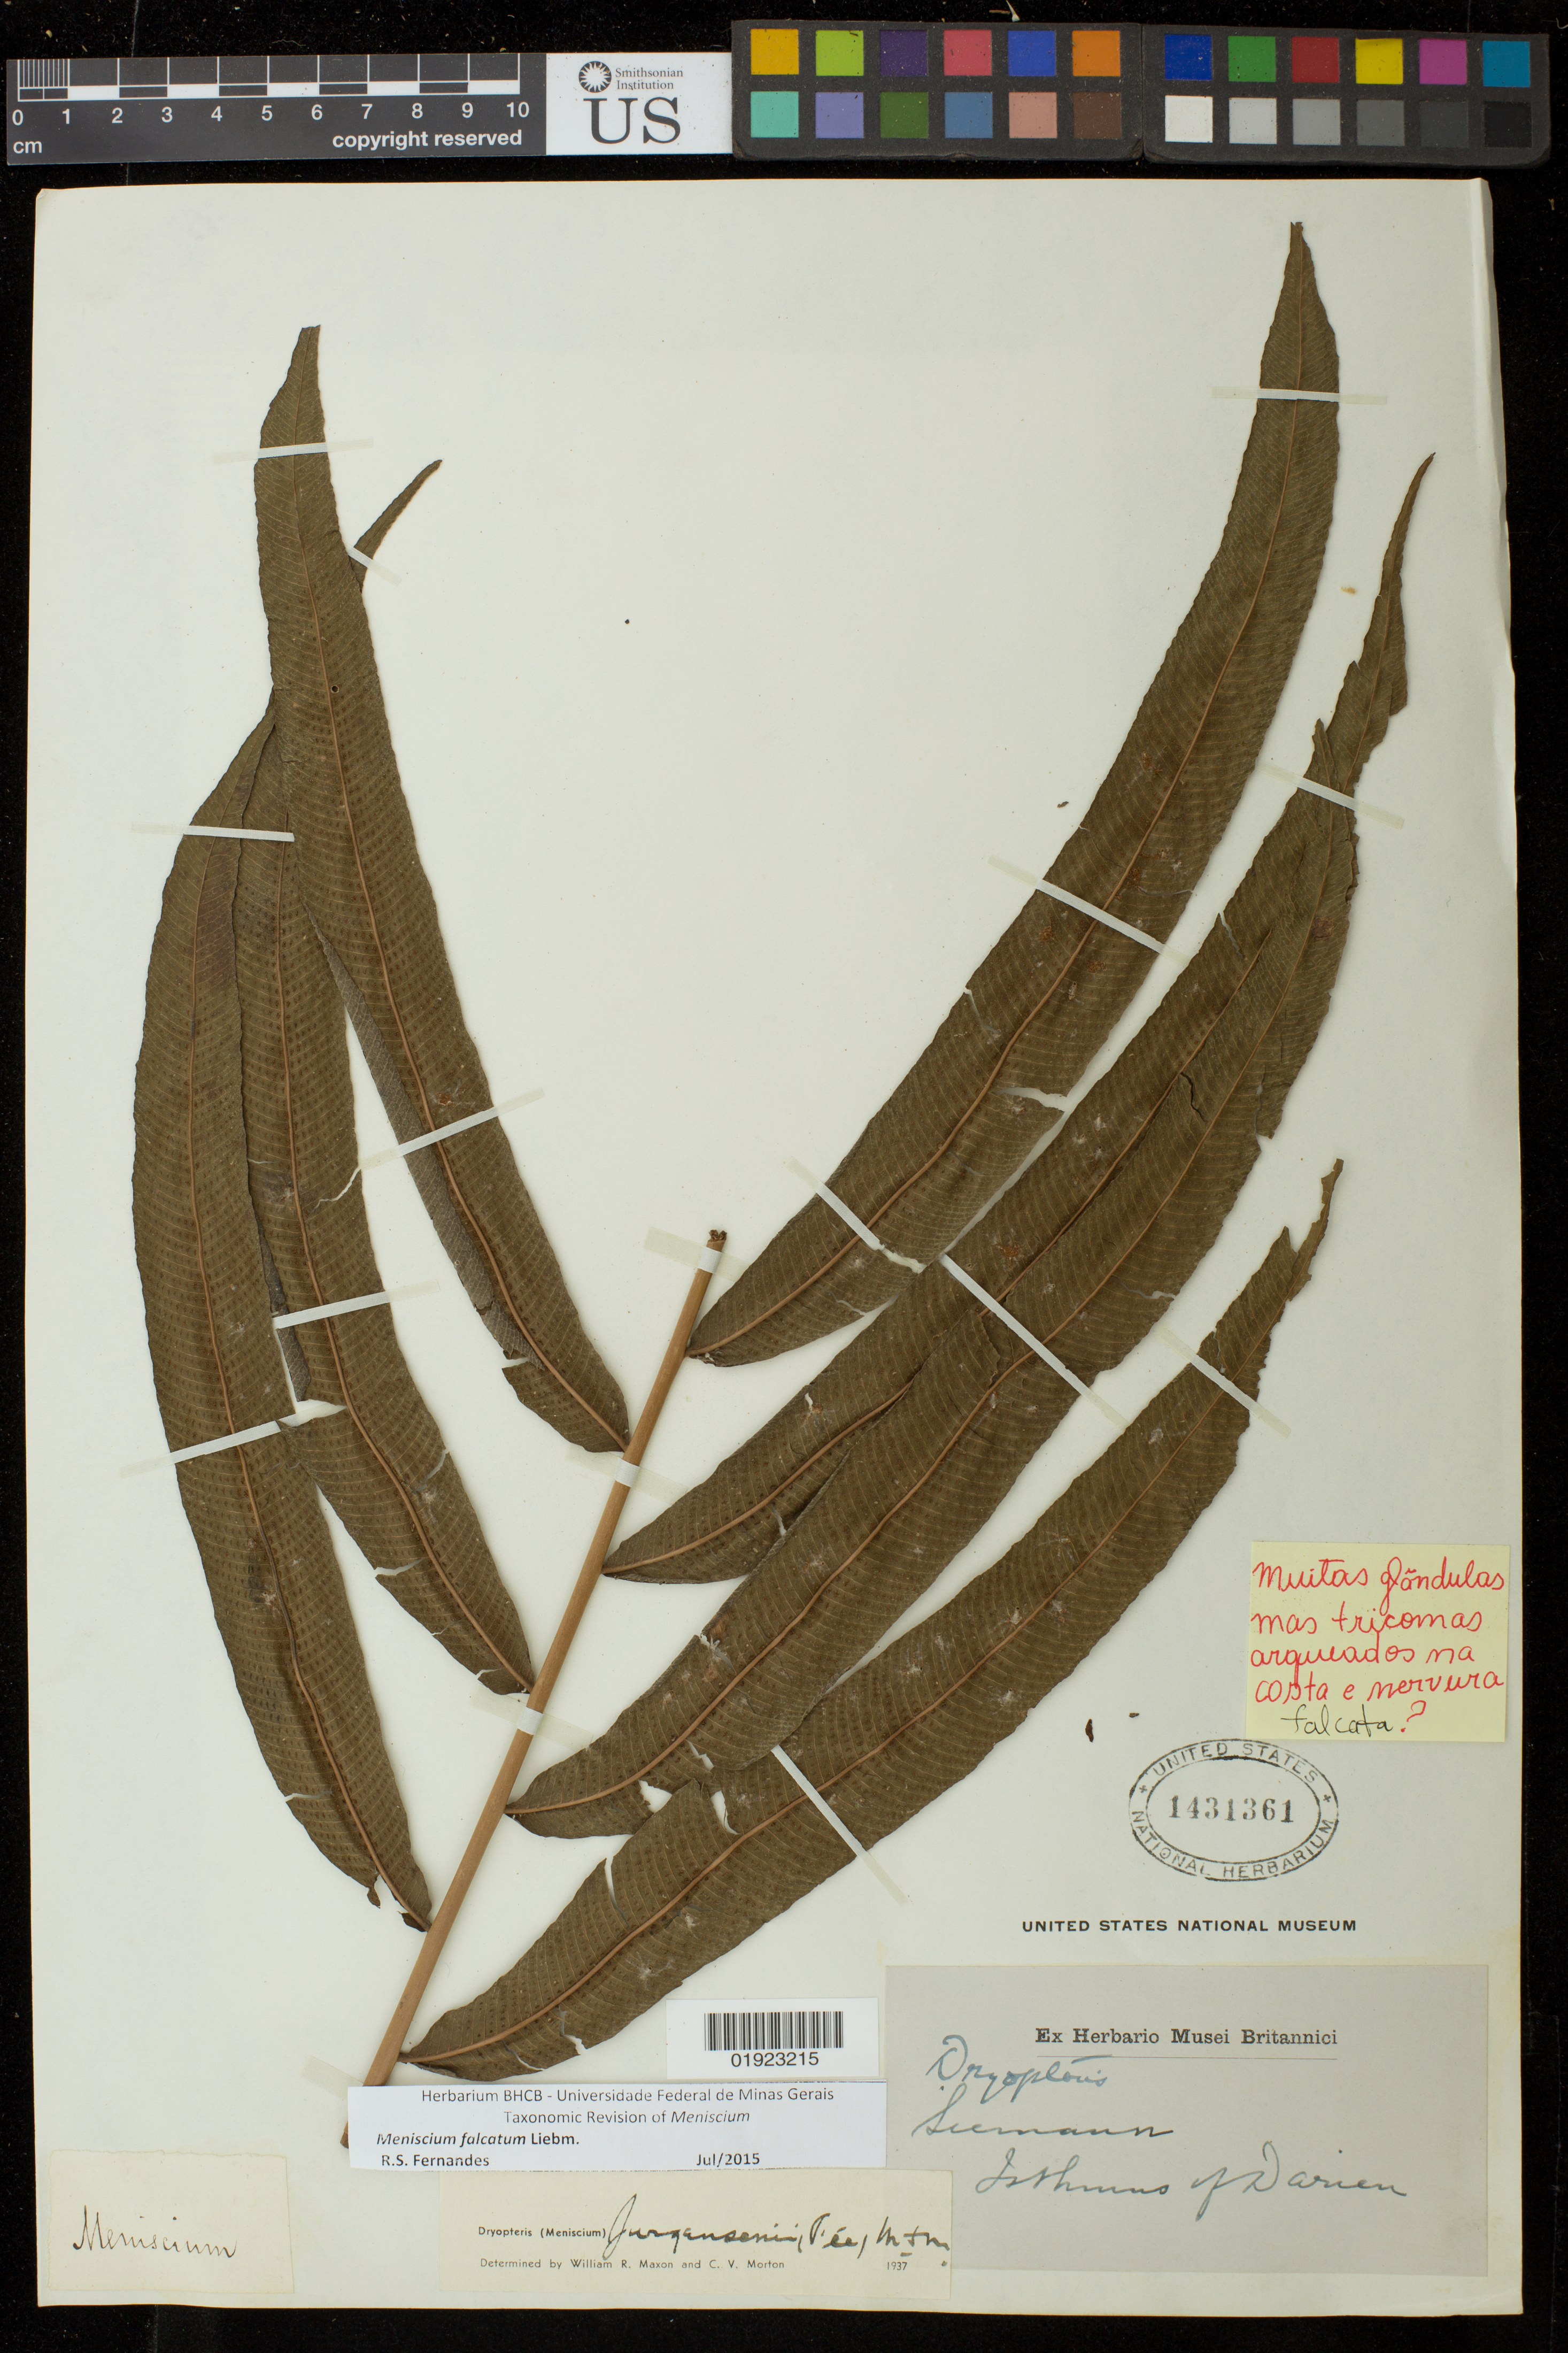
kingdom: Plantae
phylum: Tracheophyta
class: Polypodiopsida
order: Polypodiales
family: Thelypteridaceae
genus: Meniscium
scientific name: Meniscium falcatum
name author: Liebm.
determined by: Fernandes, R. S.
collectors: Siemann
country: Panama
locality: Isthmus of Darien.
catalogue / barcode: US 1431361